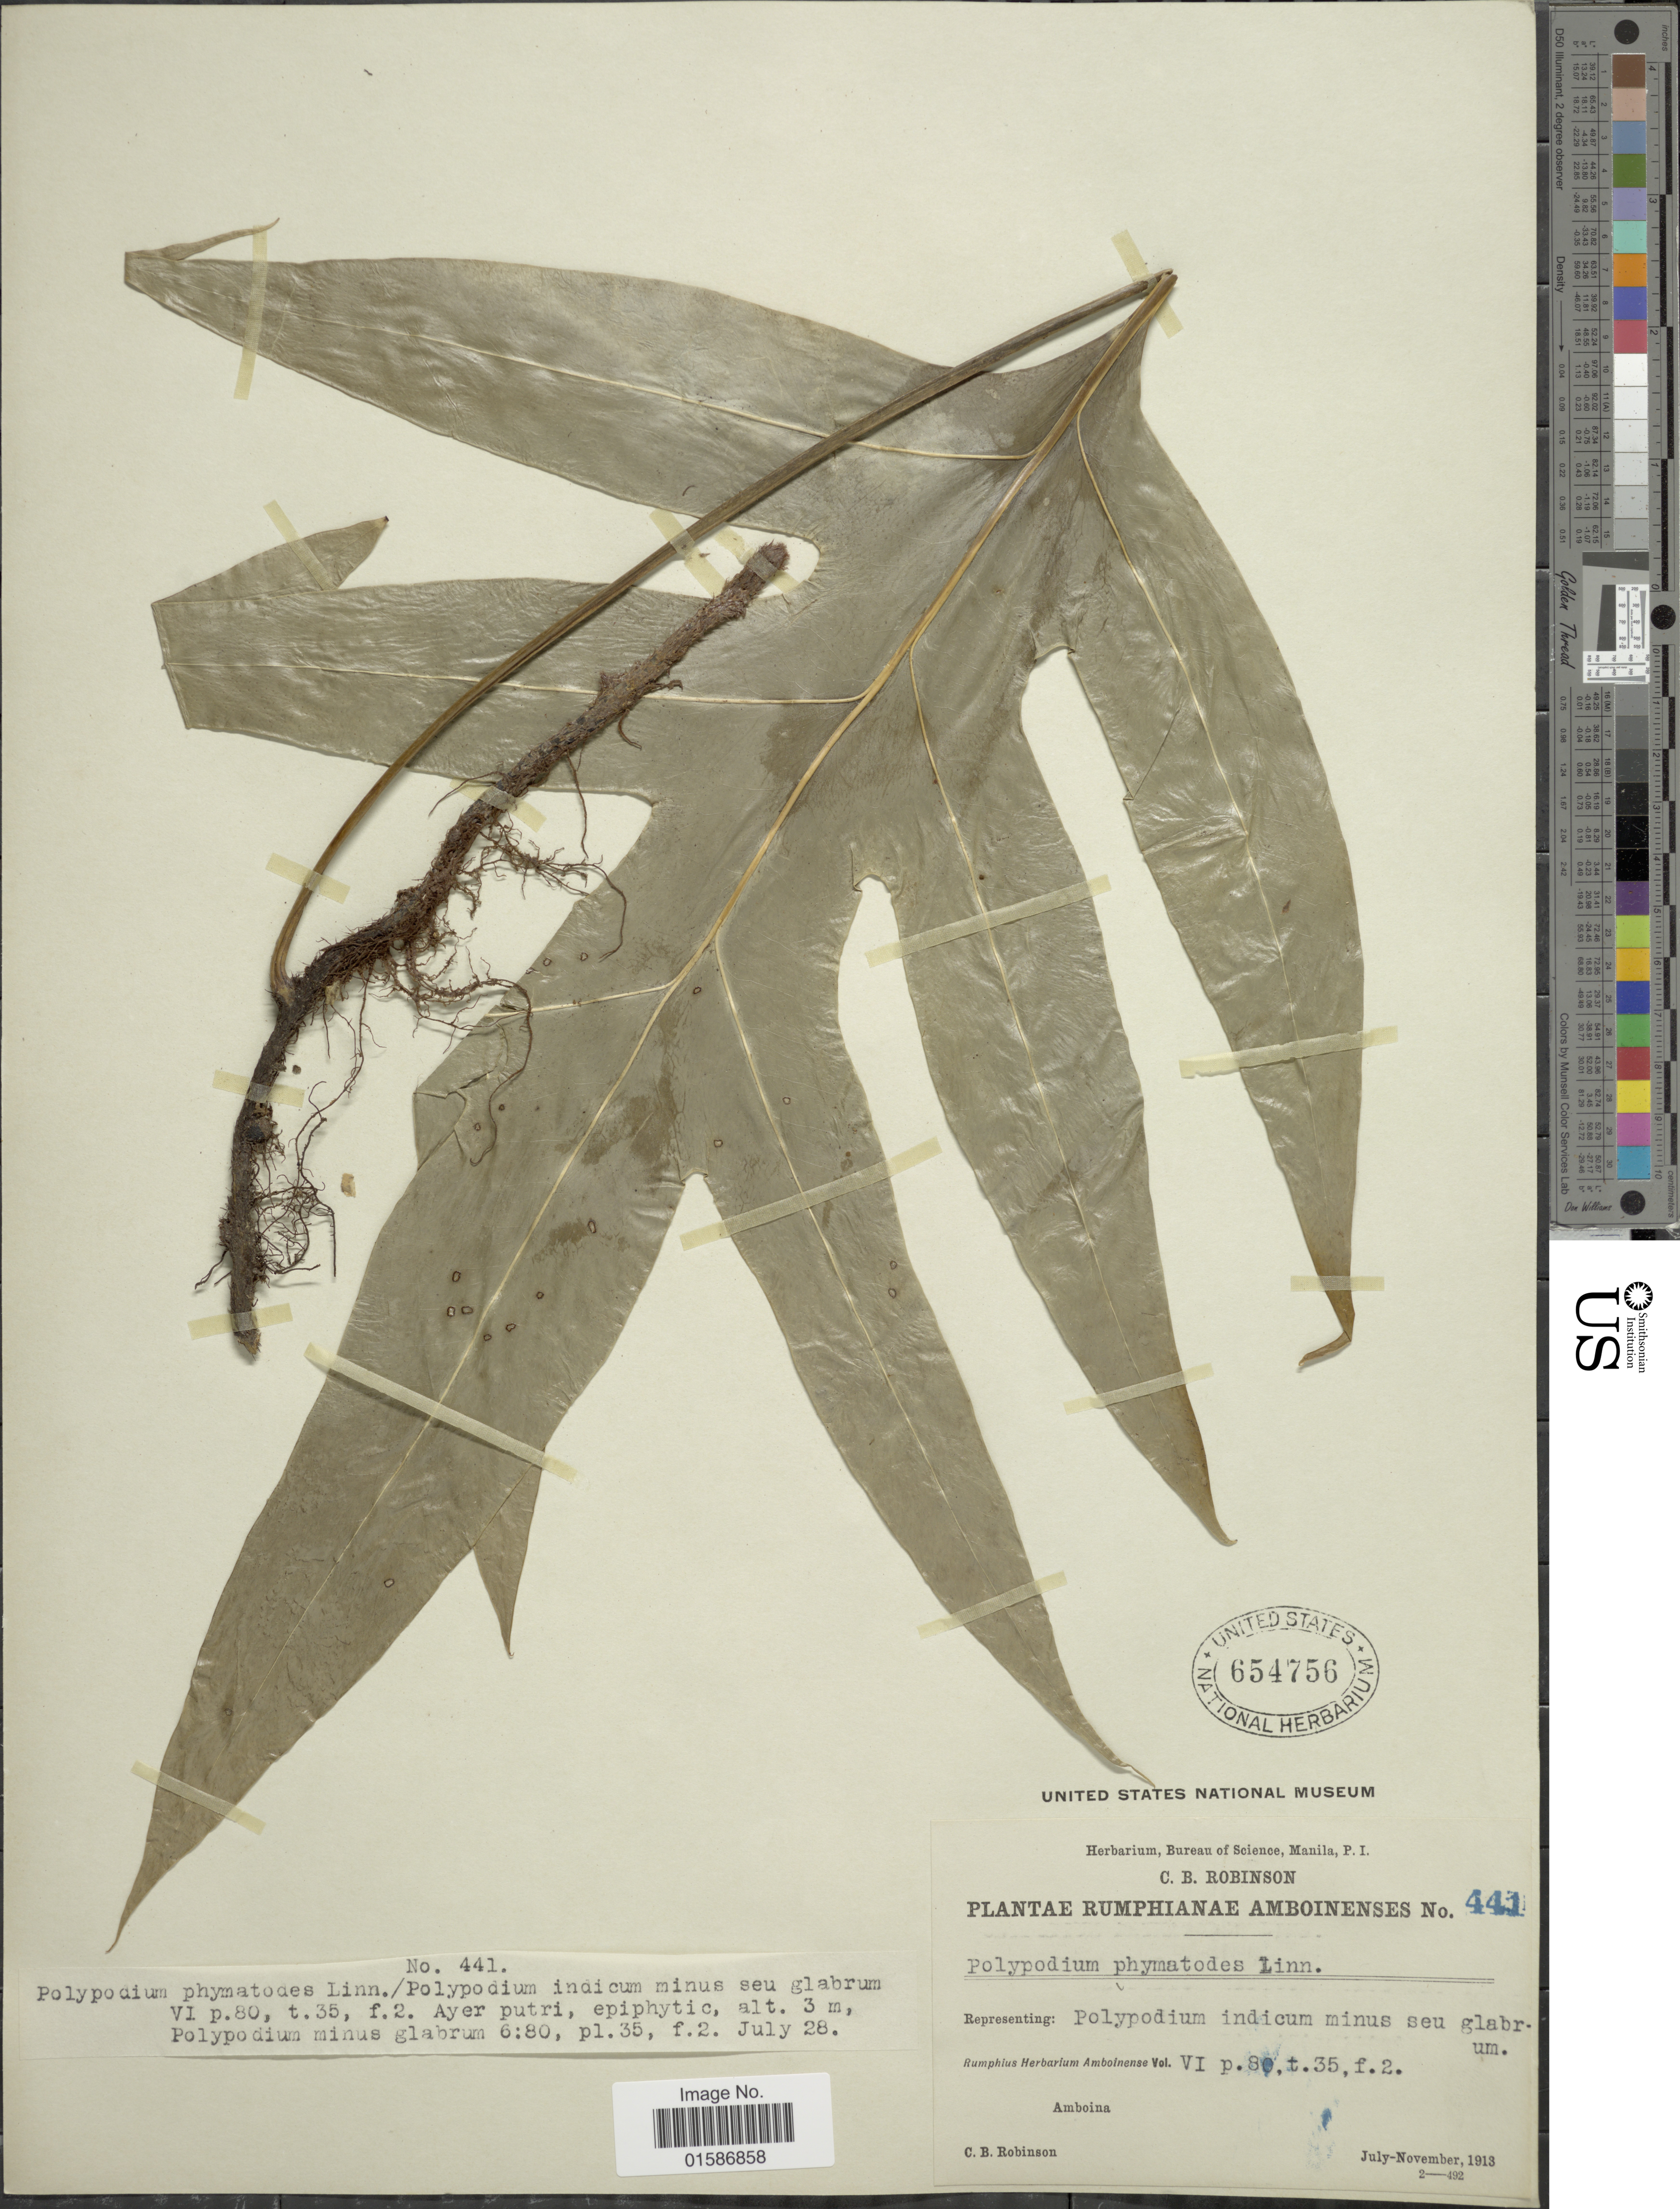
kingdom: Plantae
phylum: Tracheophyta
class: Polypodiopsida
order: Polypodiales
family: Polypodiaceae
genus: Microsorum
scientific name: Microsorum scolopendria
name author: (Burm. f.) Copel.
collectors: C. Robinson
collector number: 441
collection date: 1913-07/1913-11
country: Indonesia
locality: Amboina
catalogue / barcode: US 654756